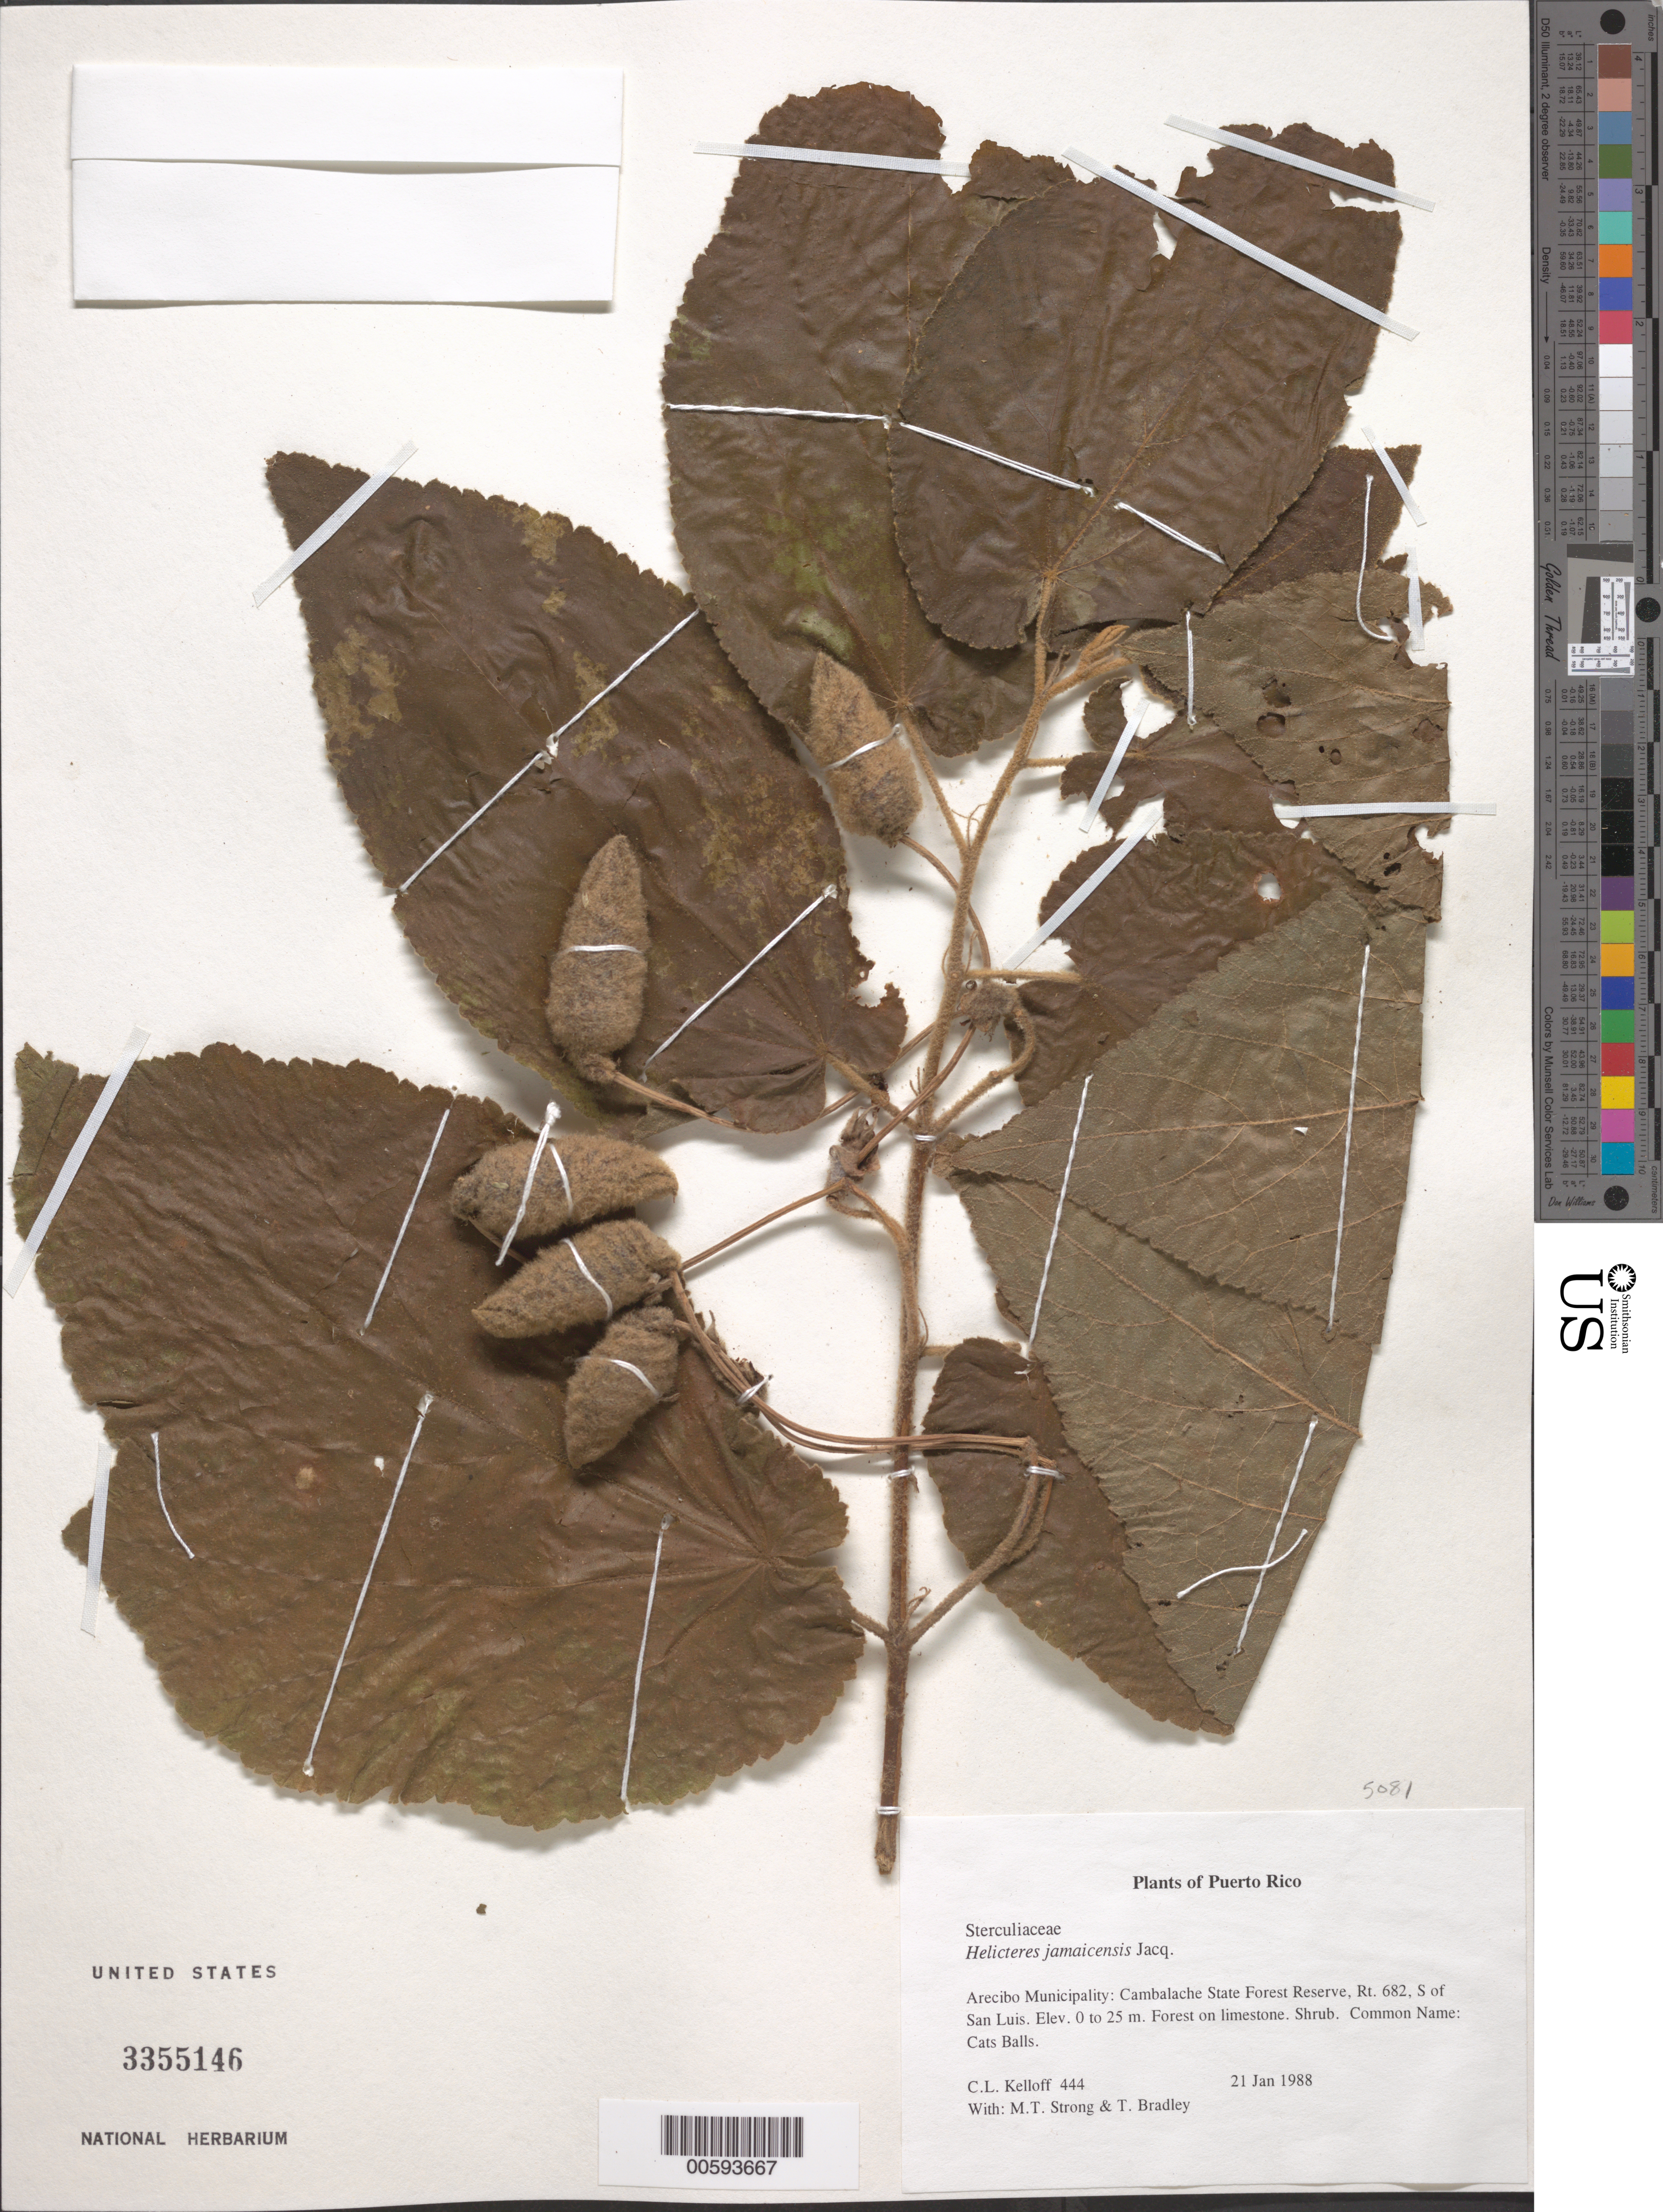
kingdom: Plantae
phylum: Tracheophyta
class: Magnoliopsida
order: Malvales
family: Malvaceae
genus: Helicteres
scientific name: Helicteres jamaicensis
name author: Jacq.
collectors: C. L. Kelloff, M. T. Strong & T. Bradley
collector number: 444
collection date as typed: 21 Jan 1988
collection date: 1988-01-21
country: Puerto Rico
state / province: Arecibo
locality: Arecibo Municipality: Cambalache State Forest Reserve, Rt. 682, S of San Luis.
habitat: Forest on limestone.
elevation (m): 0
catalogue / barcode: US 3355146